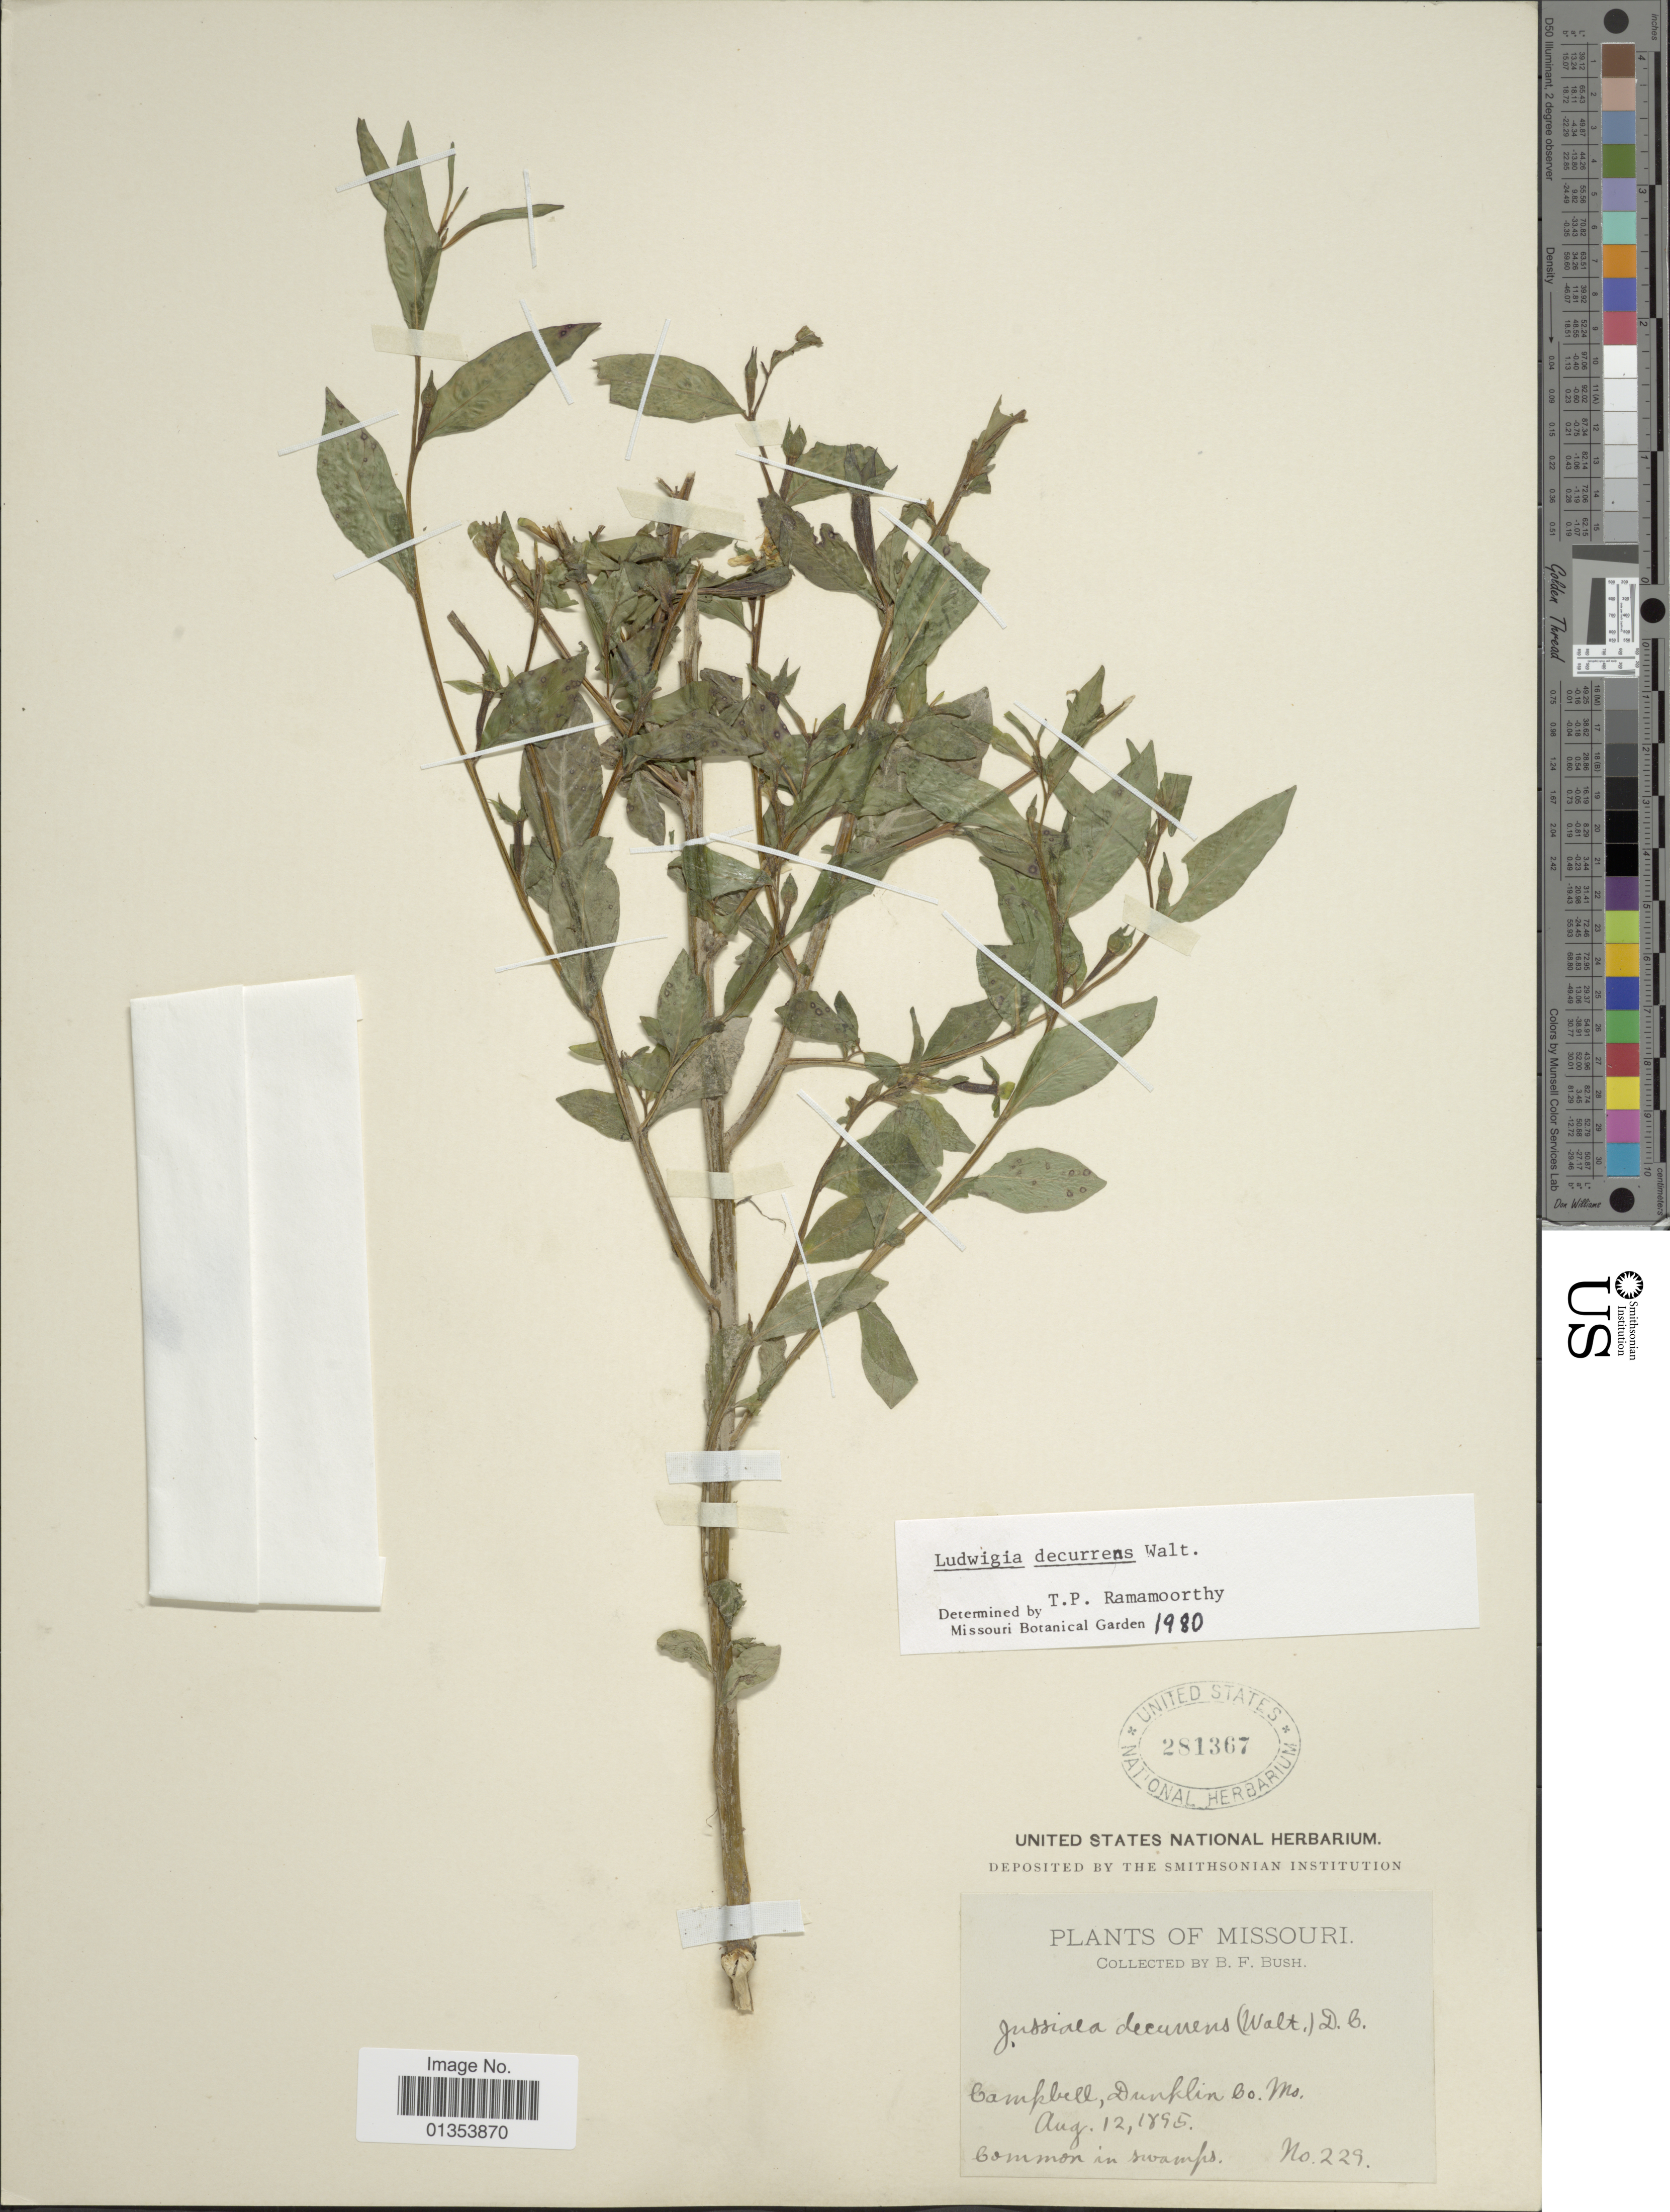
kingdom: Plantae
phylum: Tracheophyta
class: Magnoliopsida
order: Myrtales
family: Onagraceae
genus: Ludwigia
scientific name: Ludwigia decurrens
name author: Walter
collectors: B. F. Bush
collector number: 229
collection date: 1895-08-12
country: United States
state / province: Missouri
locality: Campbell, Dunklin Co. Ms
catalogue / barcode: US 281367